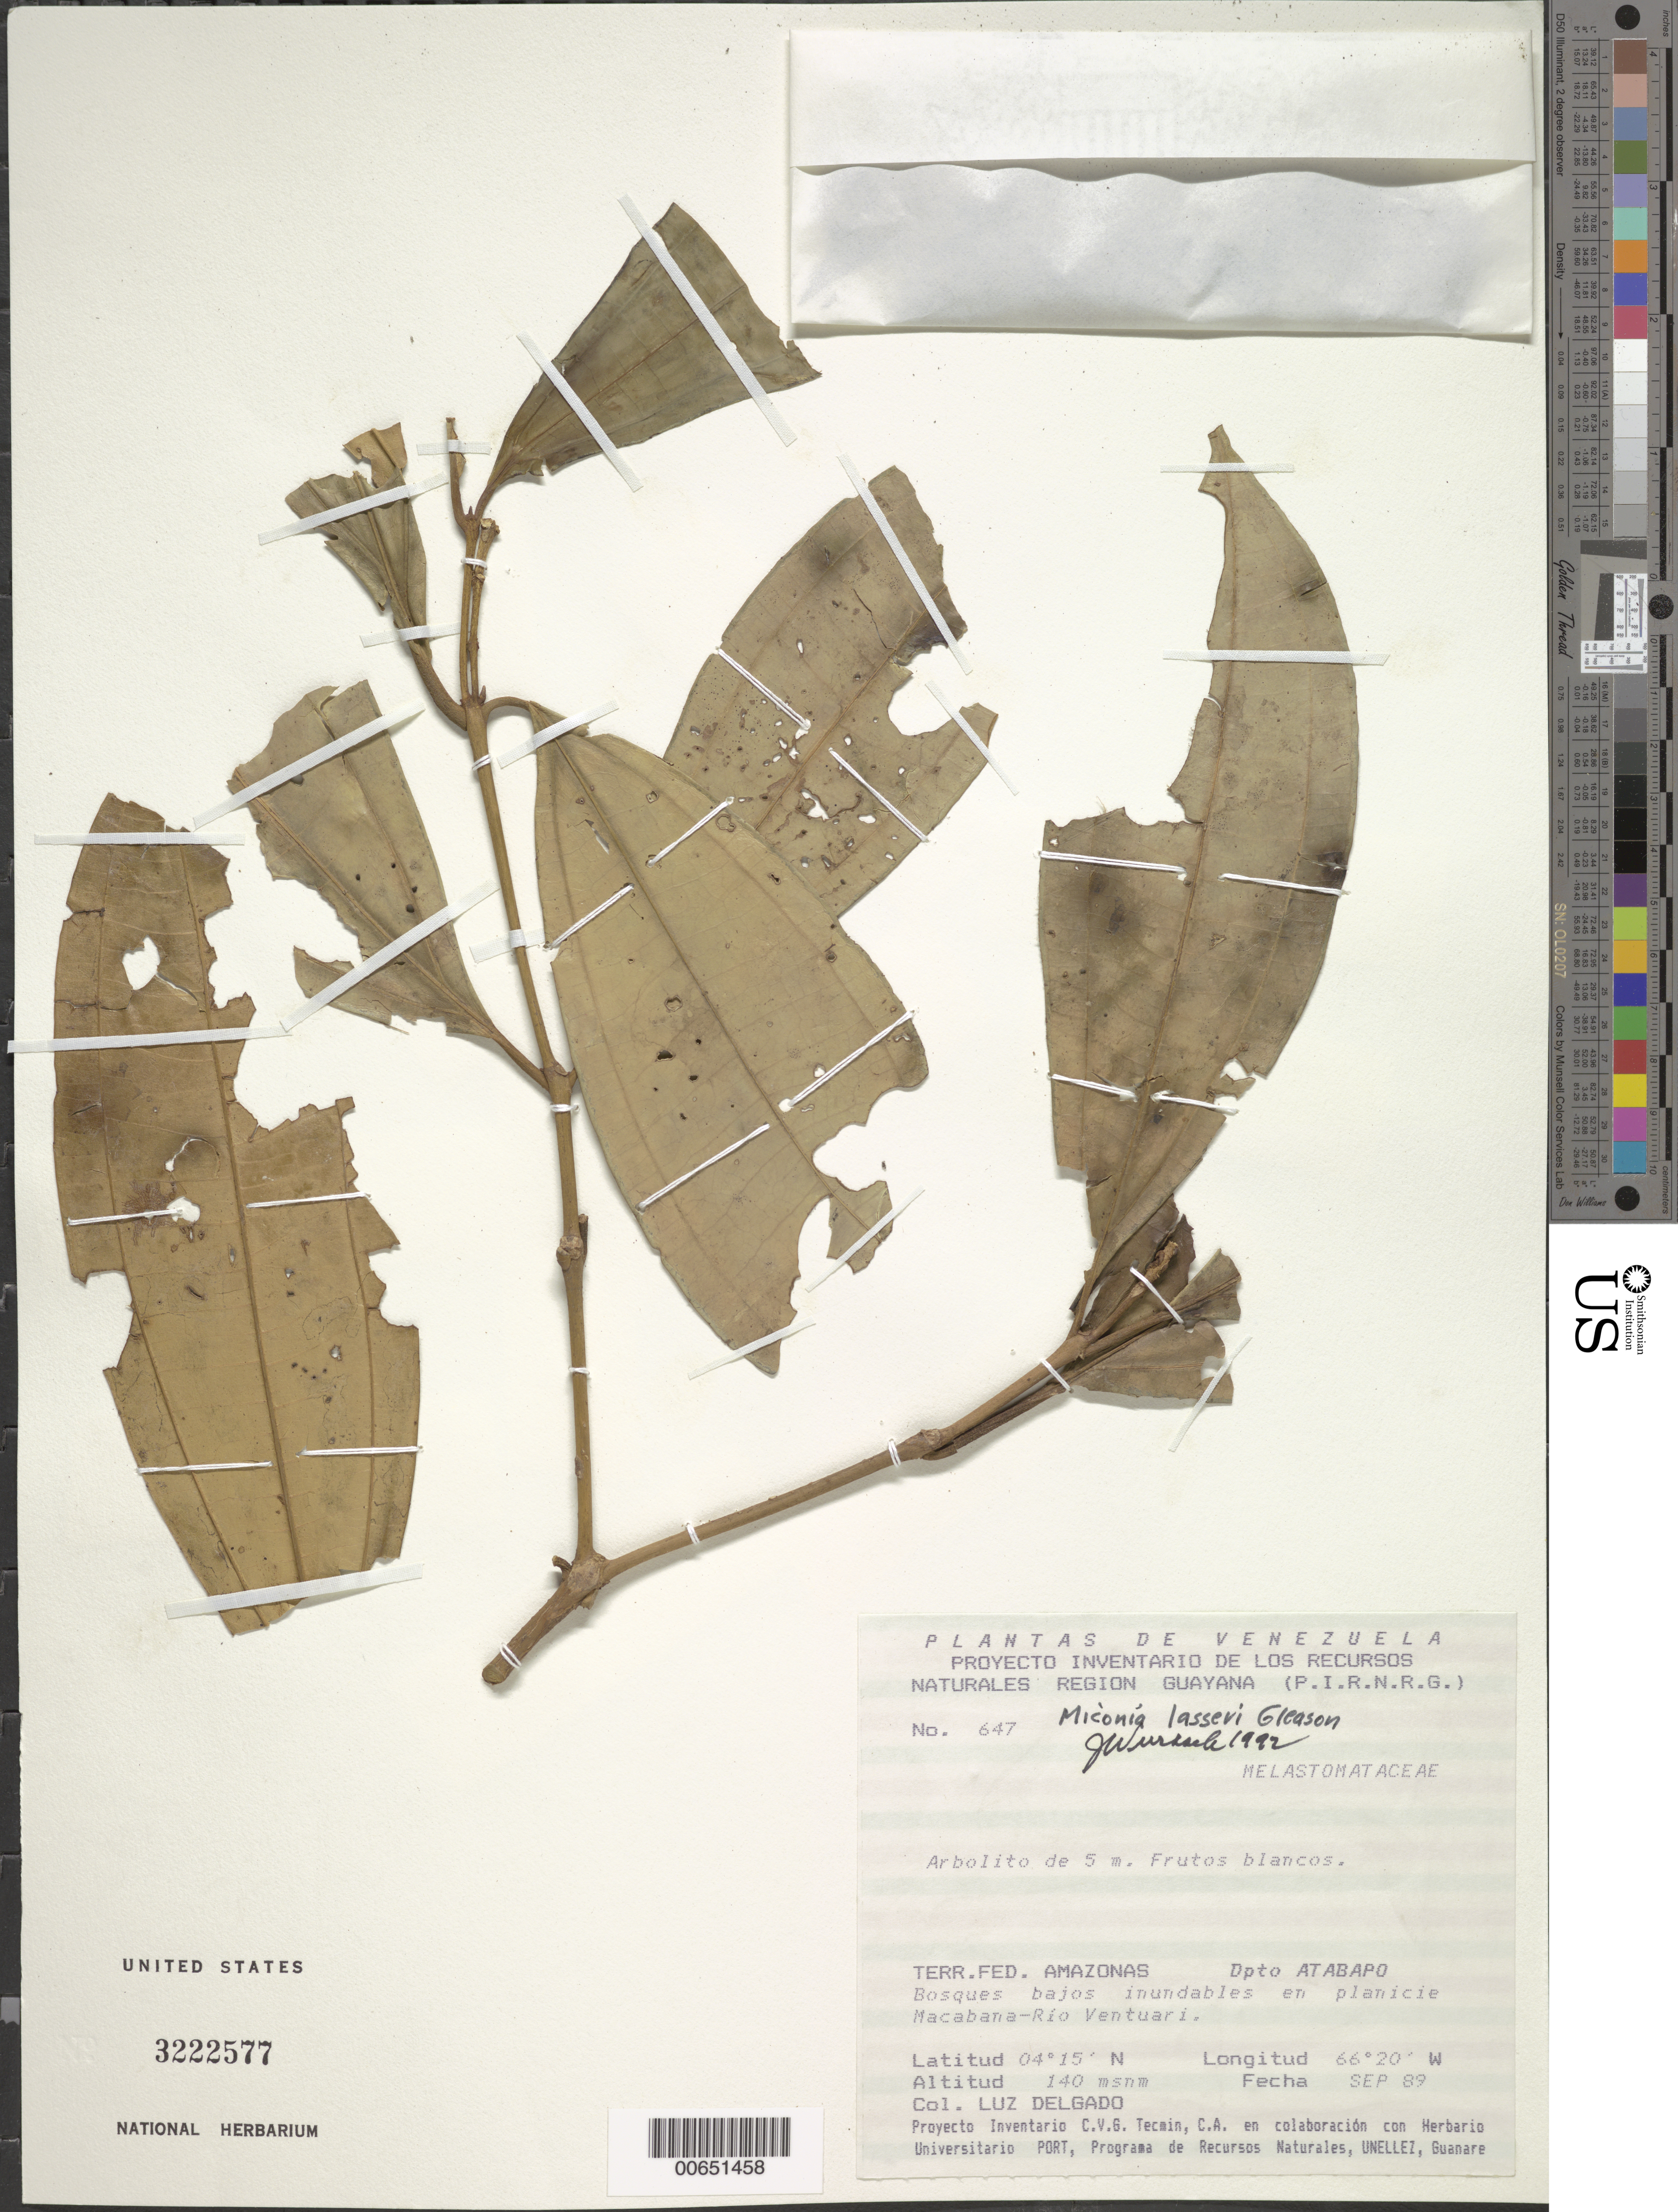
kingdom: Plantae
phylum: Tracheophyta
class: Magnoliopsida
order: Myrtales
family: Melastomataceae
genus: Miconia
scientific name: Miconia lasseri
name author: Gleason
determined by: Wurdack, John J., (US), US (UNITED STATES)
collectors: L. Delgado V.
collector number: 647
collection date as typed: Sep-89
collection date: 1989-09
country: Venezuela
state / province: Amazonas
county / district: Atabapo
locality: Macabana-Río Ventuari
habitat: Bosques bajos inundables en planicie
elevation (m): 140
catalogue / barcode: US 3222577